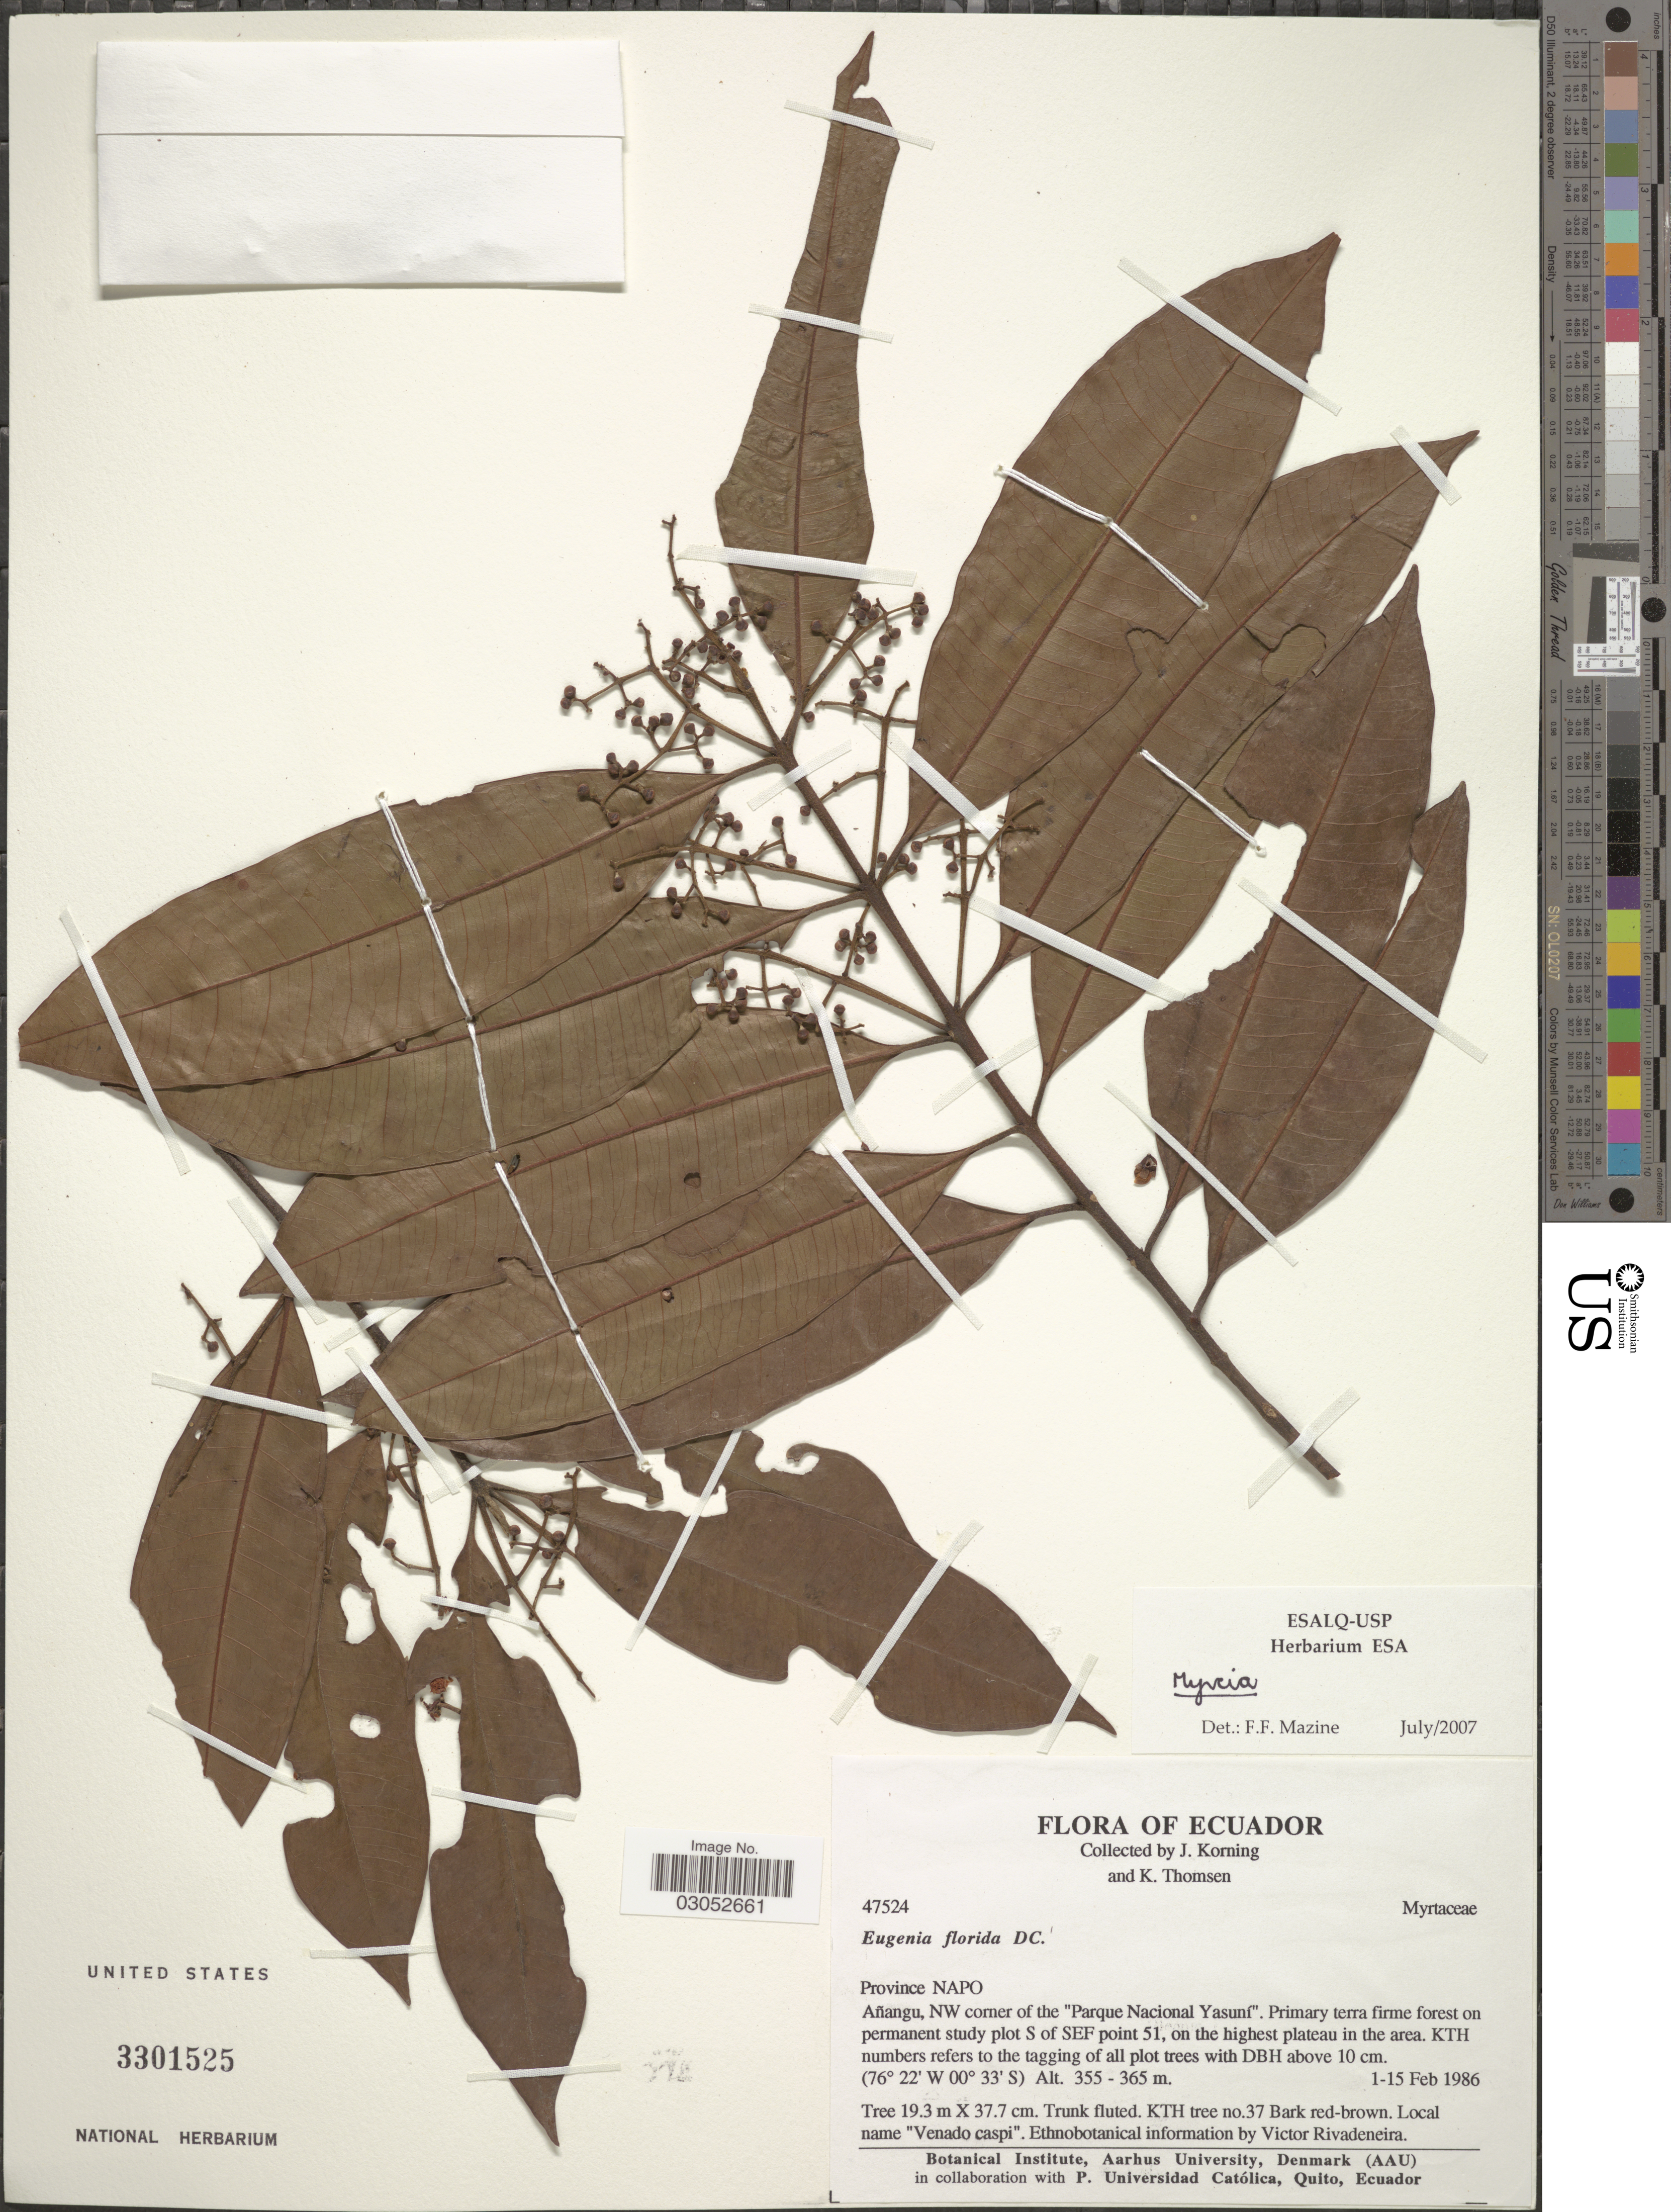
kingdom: Plantae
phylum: Tracheophyta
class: Magnoliopsida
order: Myrtales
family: Myrtaceae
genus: Myrcia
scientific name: Myrcia sp.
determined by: Mazine, Fiorella F.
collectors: J. Korning & K. Thomsen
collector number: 47524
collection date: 1986-02-01/1986-02-15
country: Ecuador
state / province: Napo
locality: Añangu, NW corner of the "Parque Nacional Yasuní". Primary terra firme forest on permanent study plot S of SEF point 51.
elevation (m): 355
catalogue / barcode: US 3301525